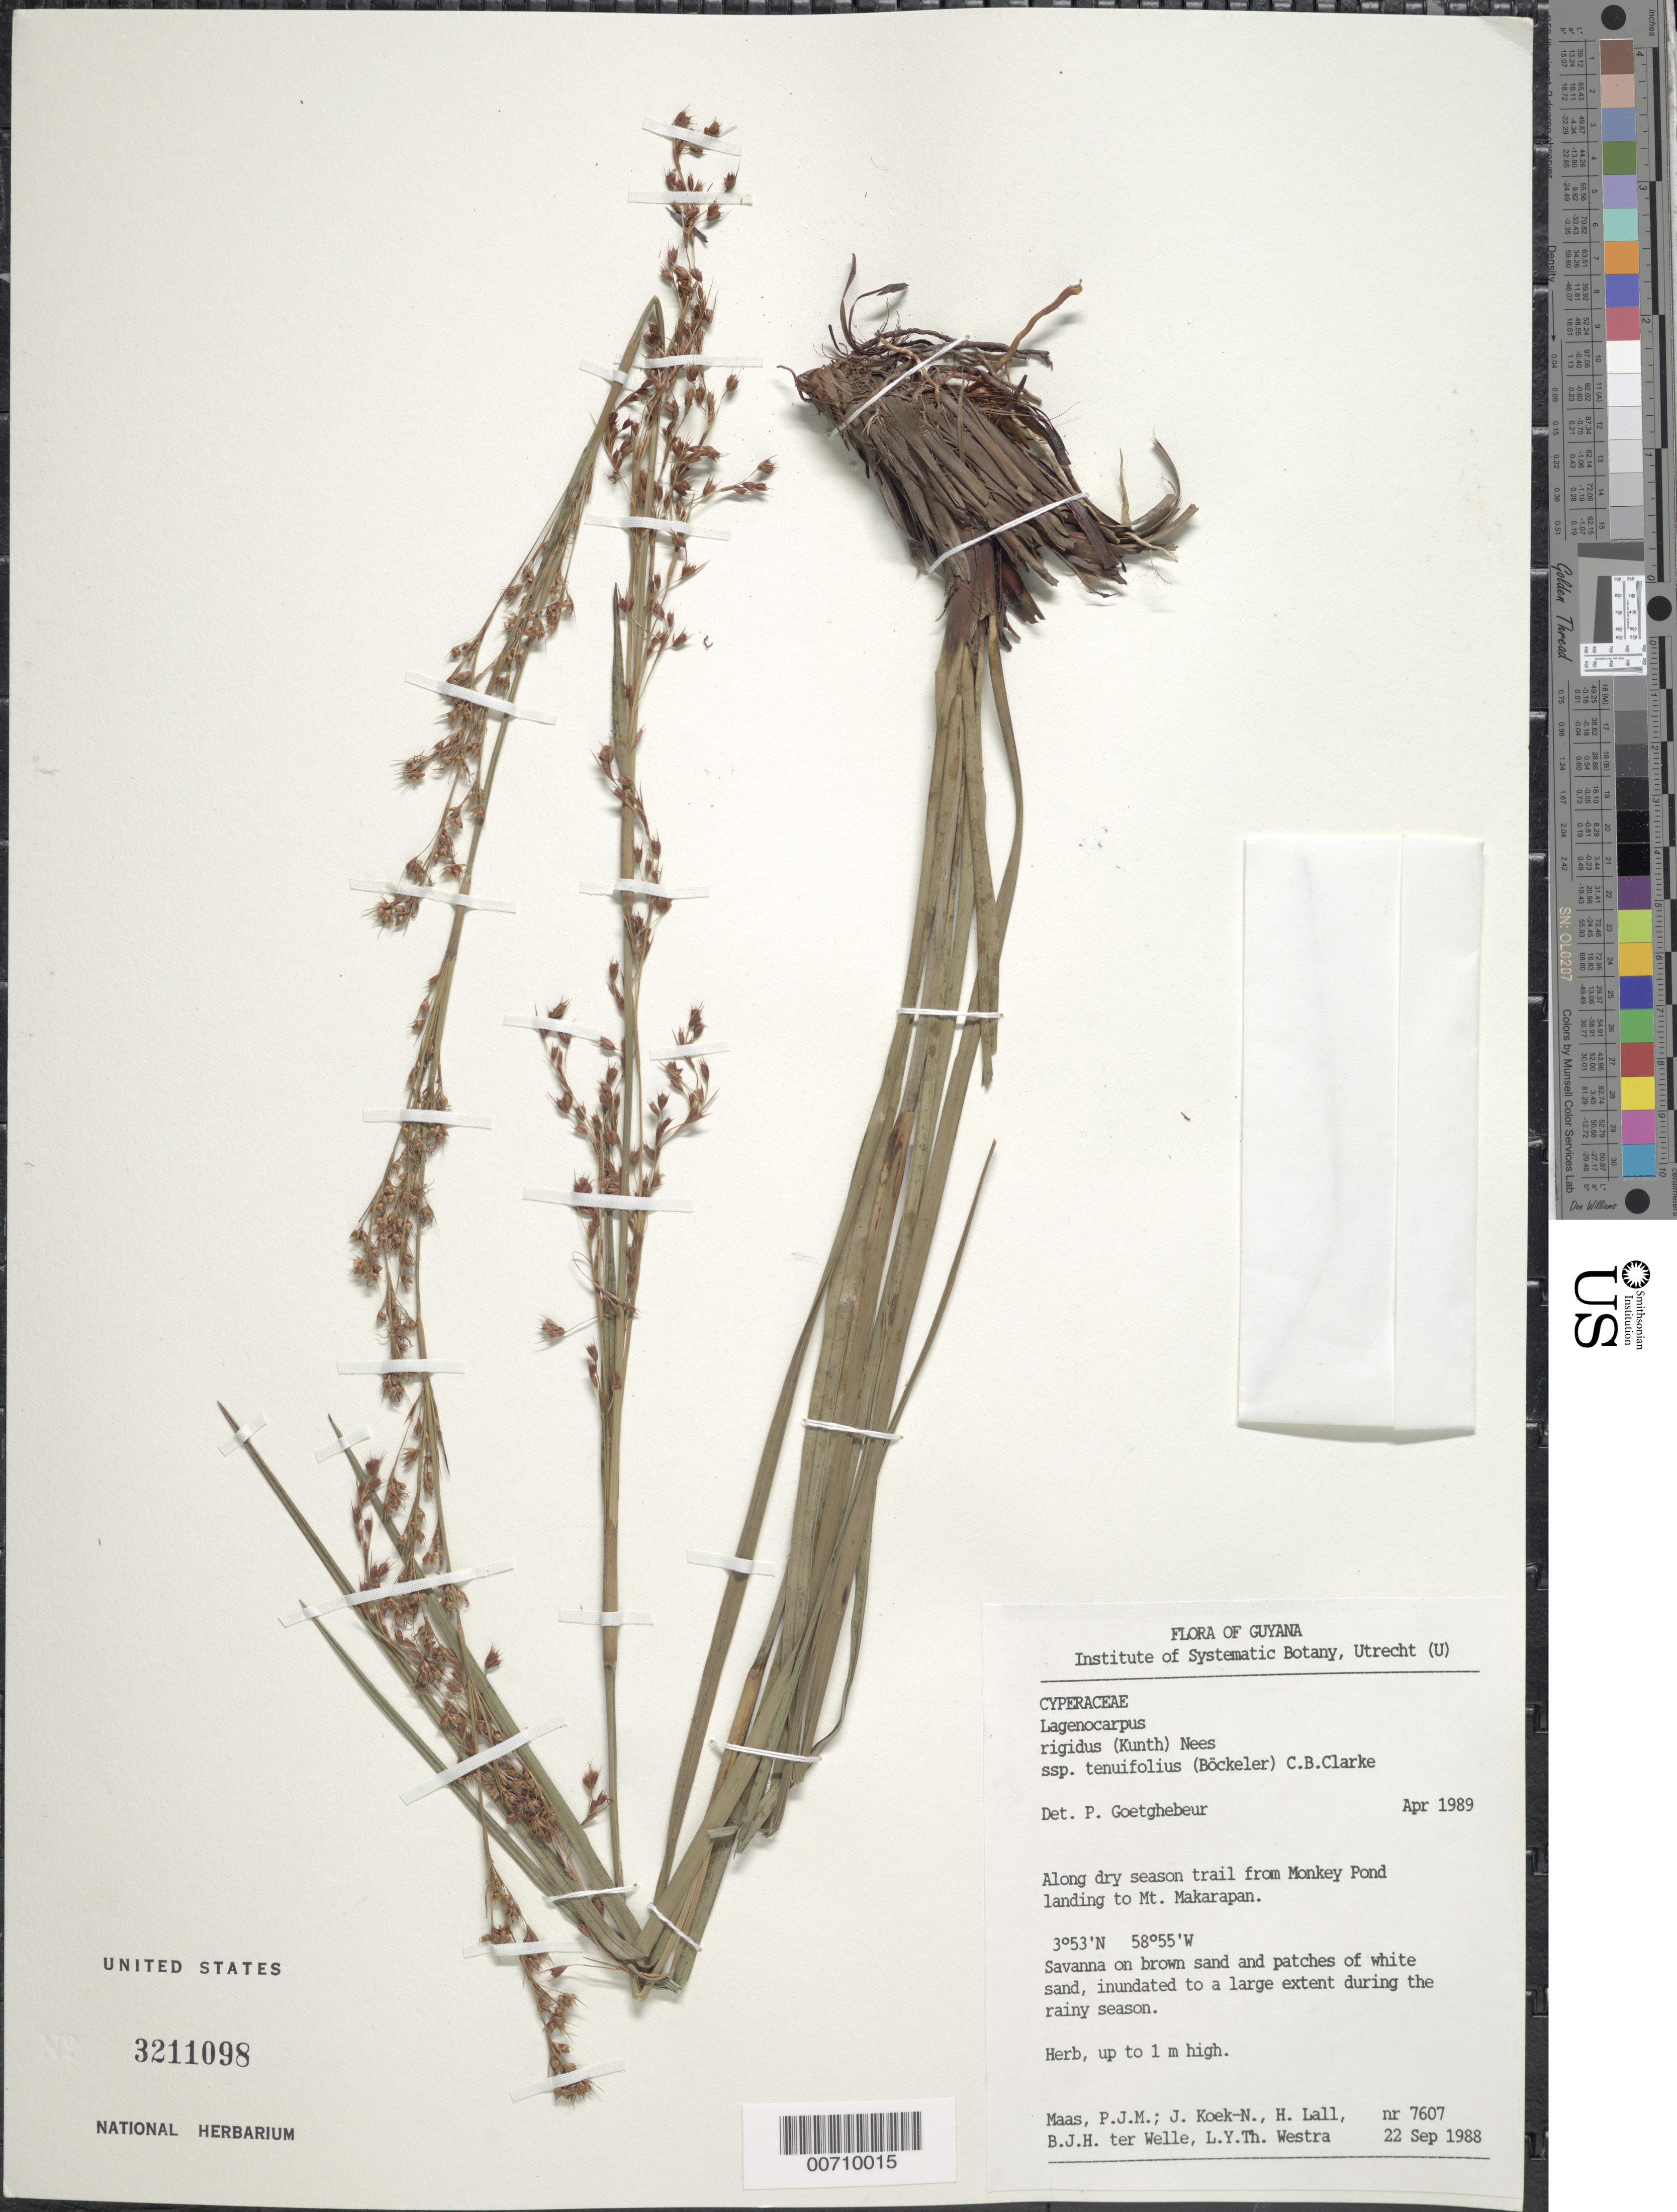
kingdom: Plantae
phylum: Tracheophyta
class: Liliopsida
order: Poales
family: Cyperaceae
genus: Lagenocarpus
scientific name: Lagenocarpus rigidus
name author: (Kunth) Nees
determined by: Strong, Mark T., (BOT), Smithsonian Institution - National Museum of Natural History (UNITED STATES)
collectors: P. Maas, J. Koek-Noorman, H. Lall, B. Welle & L. Y. T. Westra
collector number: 7607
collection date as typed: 22-Sep-88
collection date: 1988-09-22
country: Guyana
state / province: U. Takutu-U. Essequibo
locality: Monkey Pond landing, dry season trail to Mt. Makarapan; Rupununi River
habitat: Savanna on brown sand and patches of white sand, inundated to a large extent during the rainy season.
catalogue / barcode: US 3211098